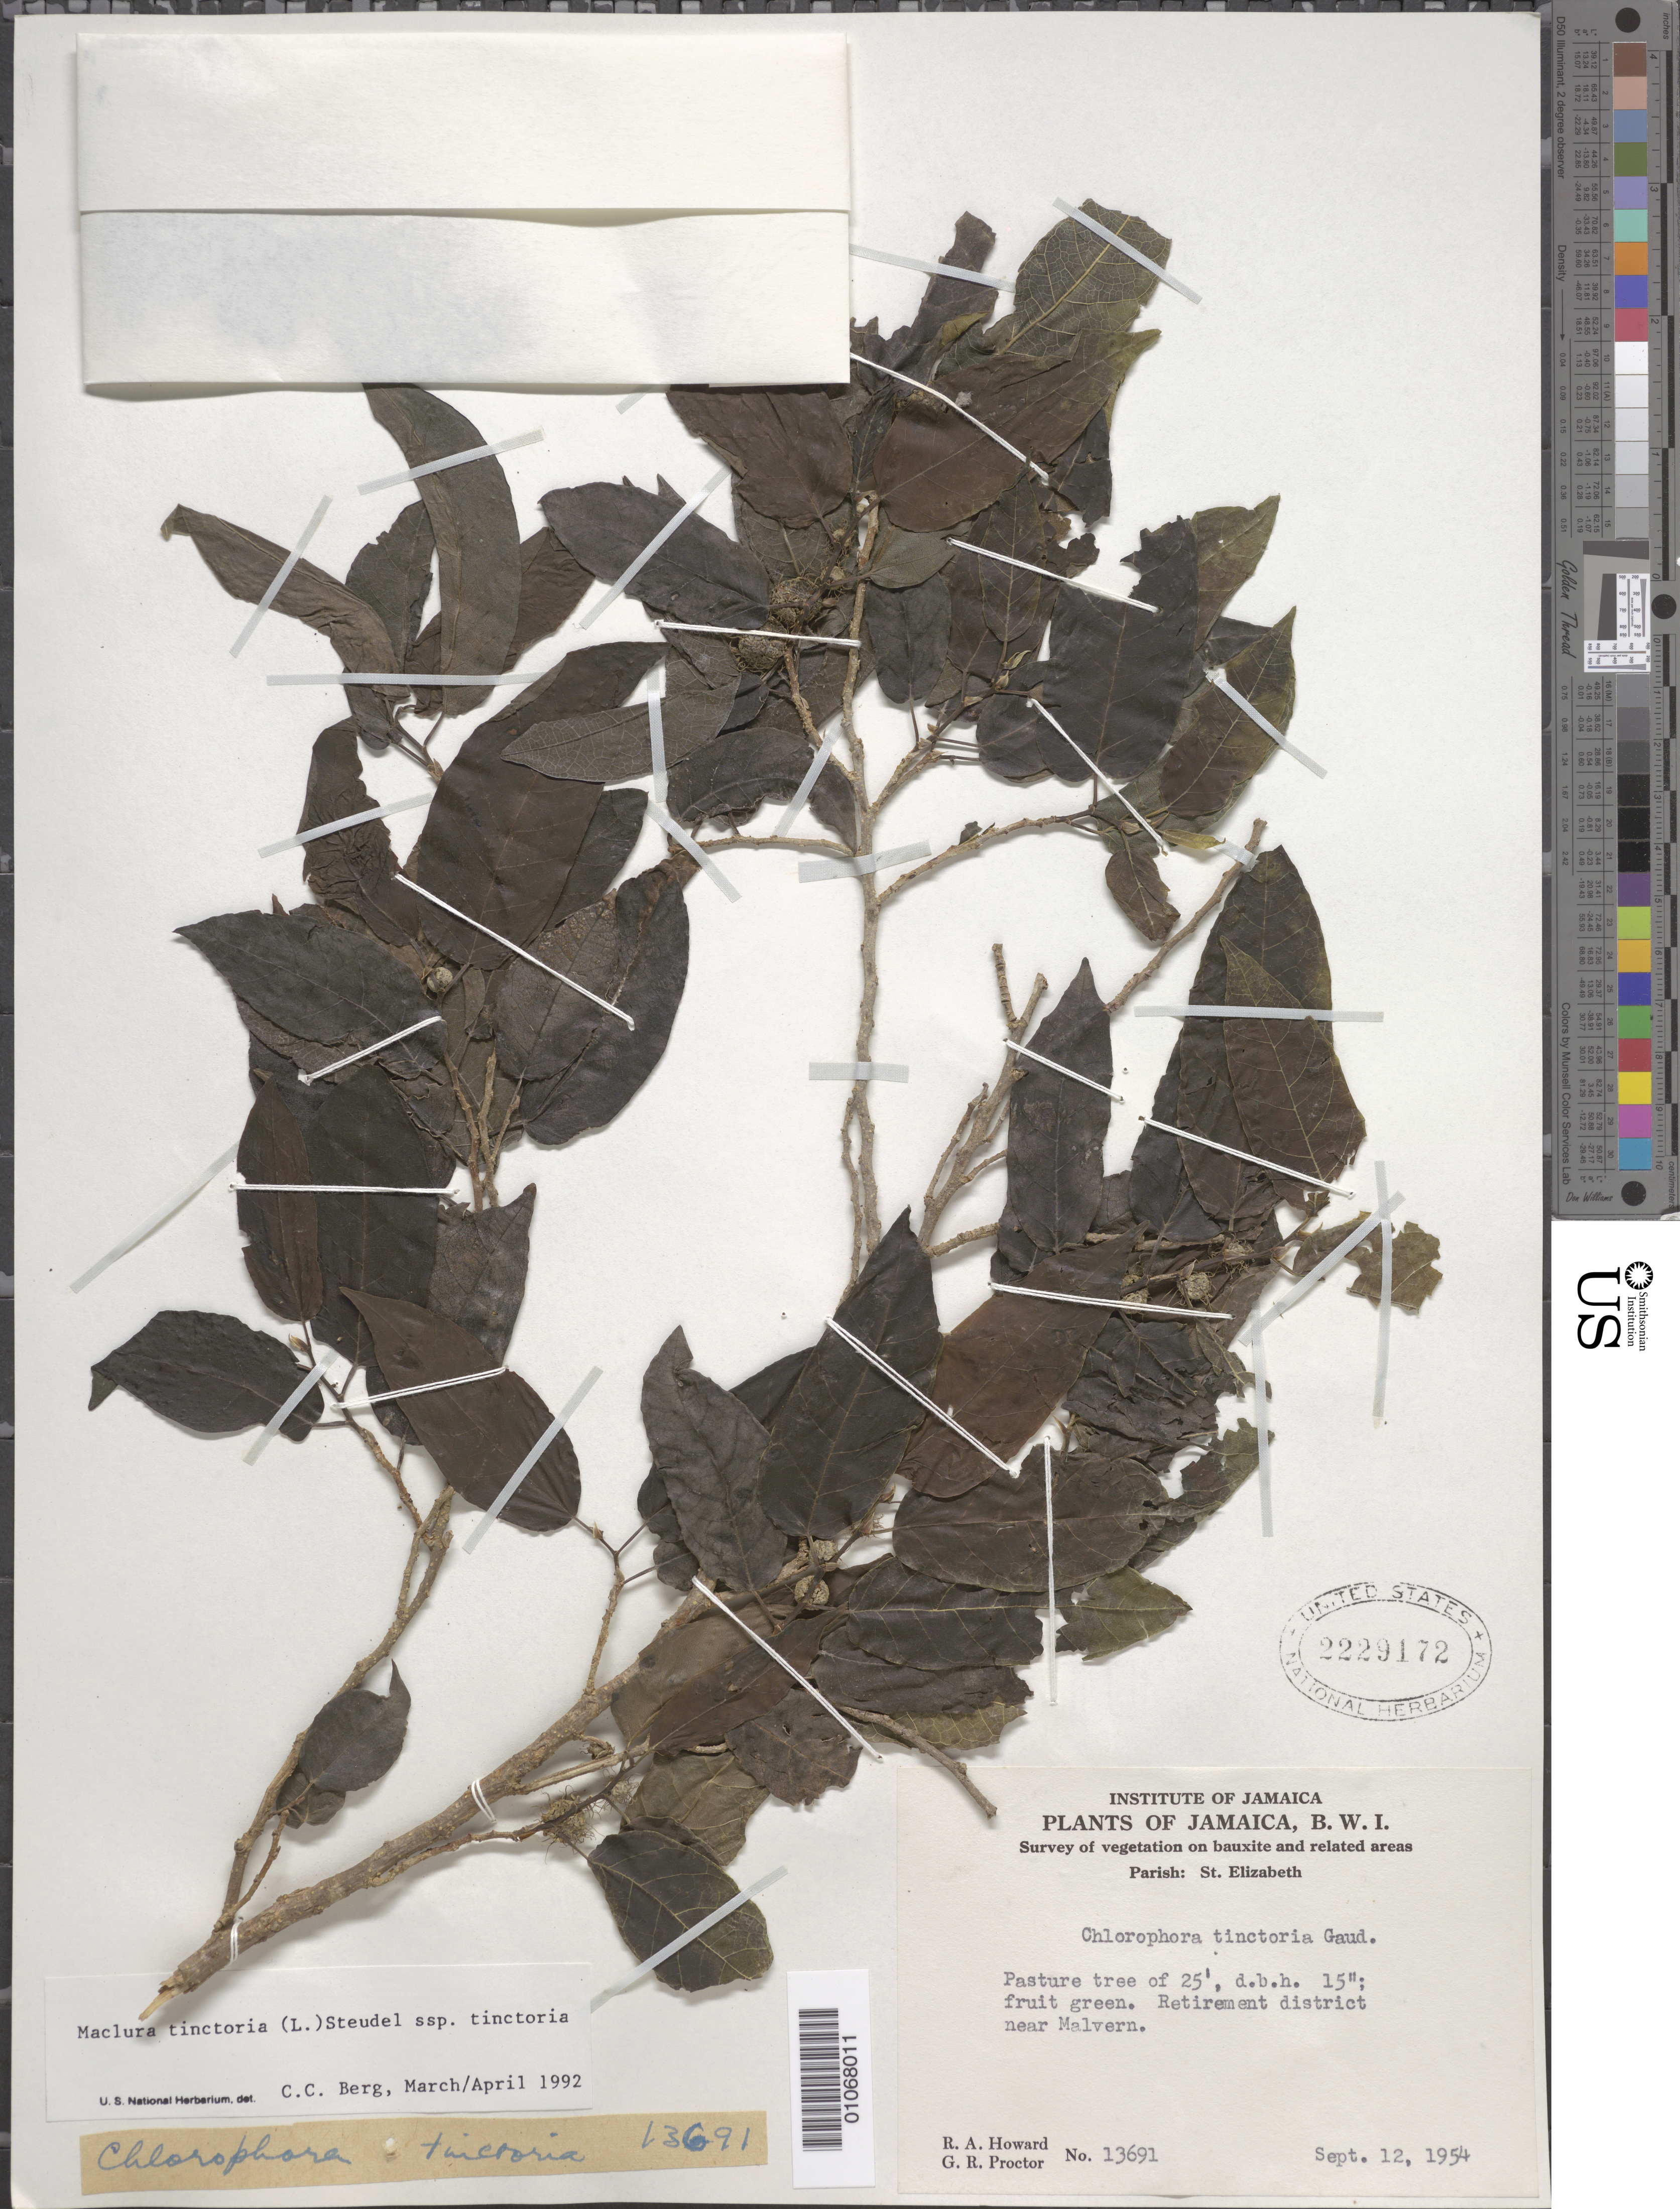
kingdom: Plantae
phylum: Tracheophyta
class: Magnoliopsida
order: Rosales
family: Moraceae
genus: Maclura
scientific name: Maclura tinctoria subsp. tinctoria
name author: (L.) D. Don ex Steud.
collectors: R. A. Howard & G. R. Proctor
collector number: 13691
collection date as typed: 12 Sep 1954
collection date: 1954-09-12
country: Jamaica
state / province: Saint Elizabeth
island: Jamaica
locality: Retirement district near Malvern.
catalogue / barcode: US 2229172